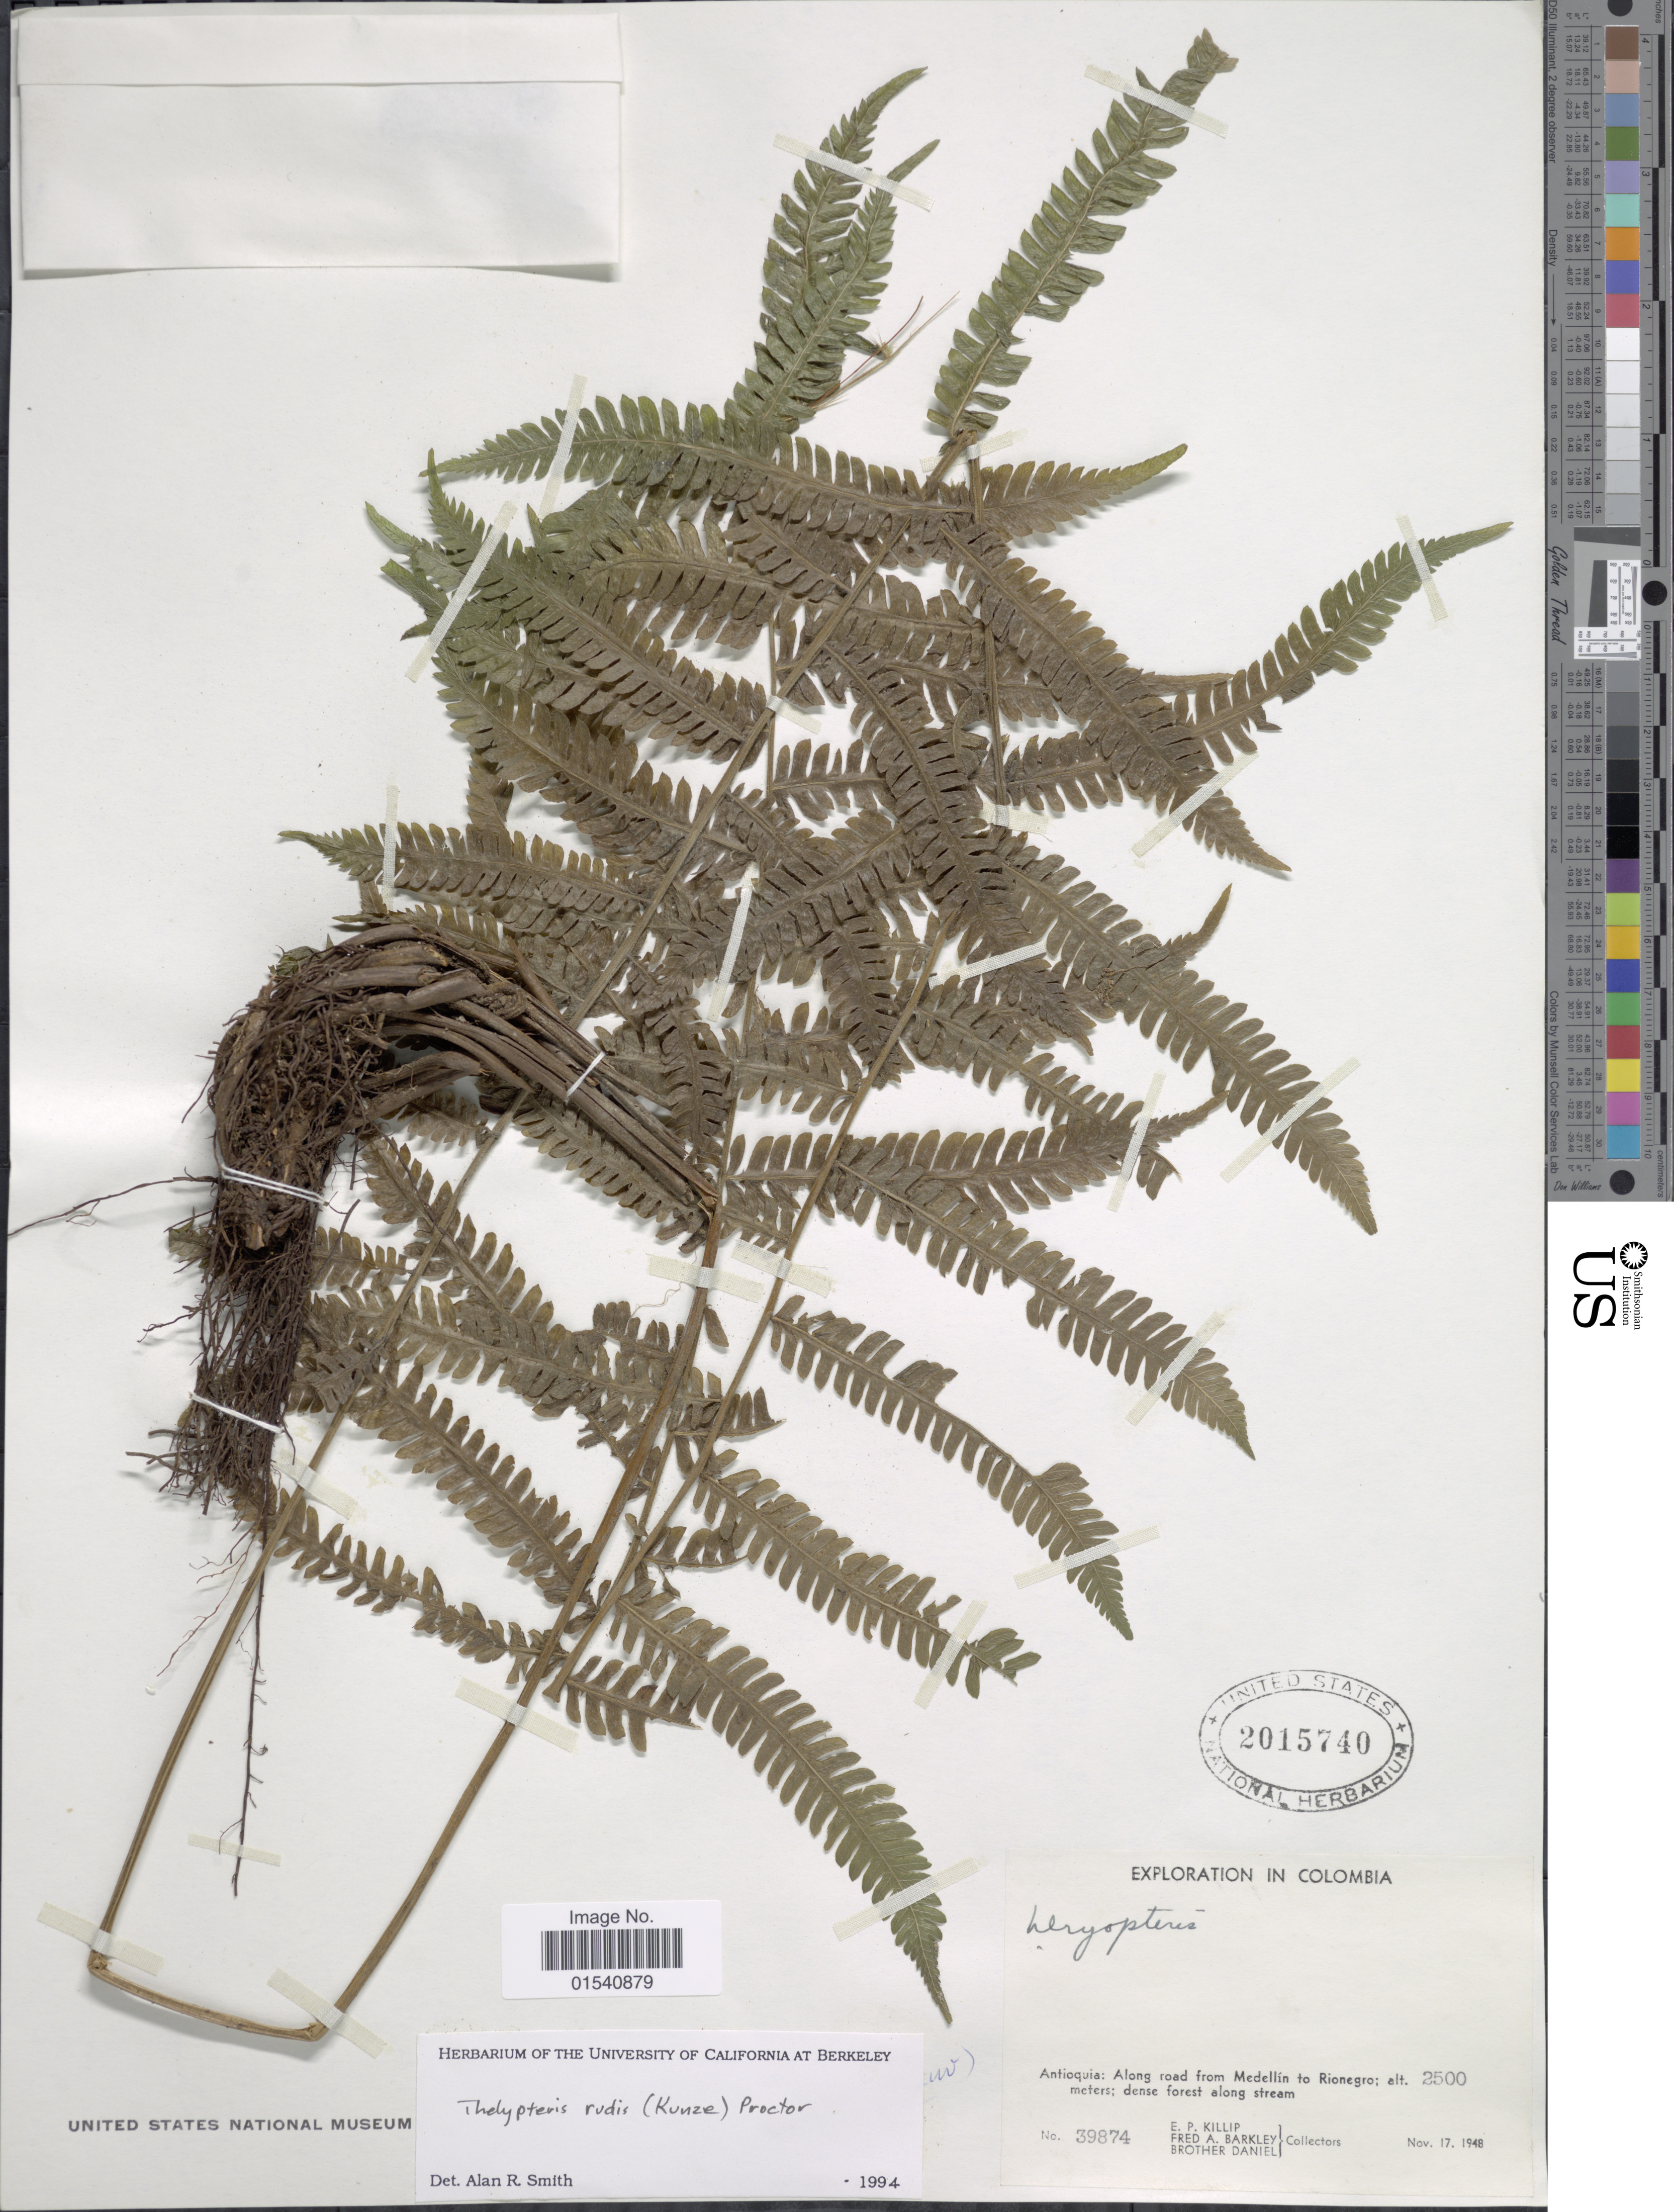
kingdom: Plantae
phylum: Tracheophyta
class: Polypodiopsida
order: Polypodiales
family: Thelypteridaceae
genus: Amauropelta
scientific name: Amauropelta rudis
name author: (Kunze) Pic. Serm.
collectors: E. P. Killip, F. A. Barkley & Bro. Daniel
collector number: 39874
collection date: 1948-11-17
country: Colombia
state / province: Antioquia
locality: Along road from Medellin to RIonegro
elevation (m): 2500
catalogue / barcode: US 2015740